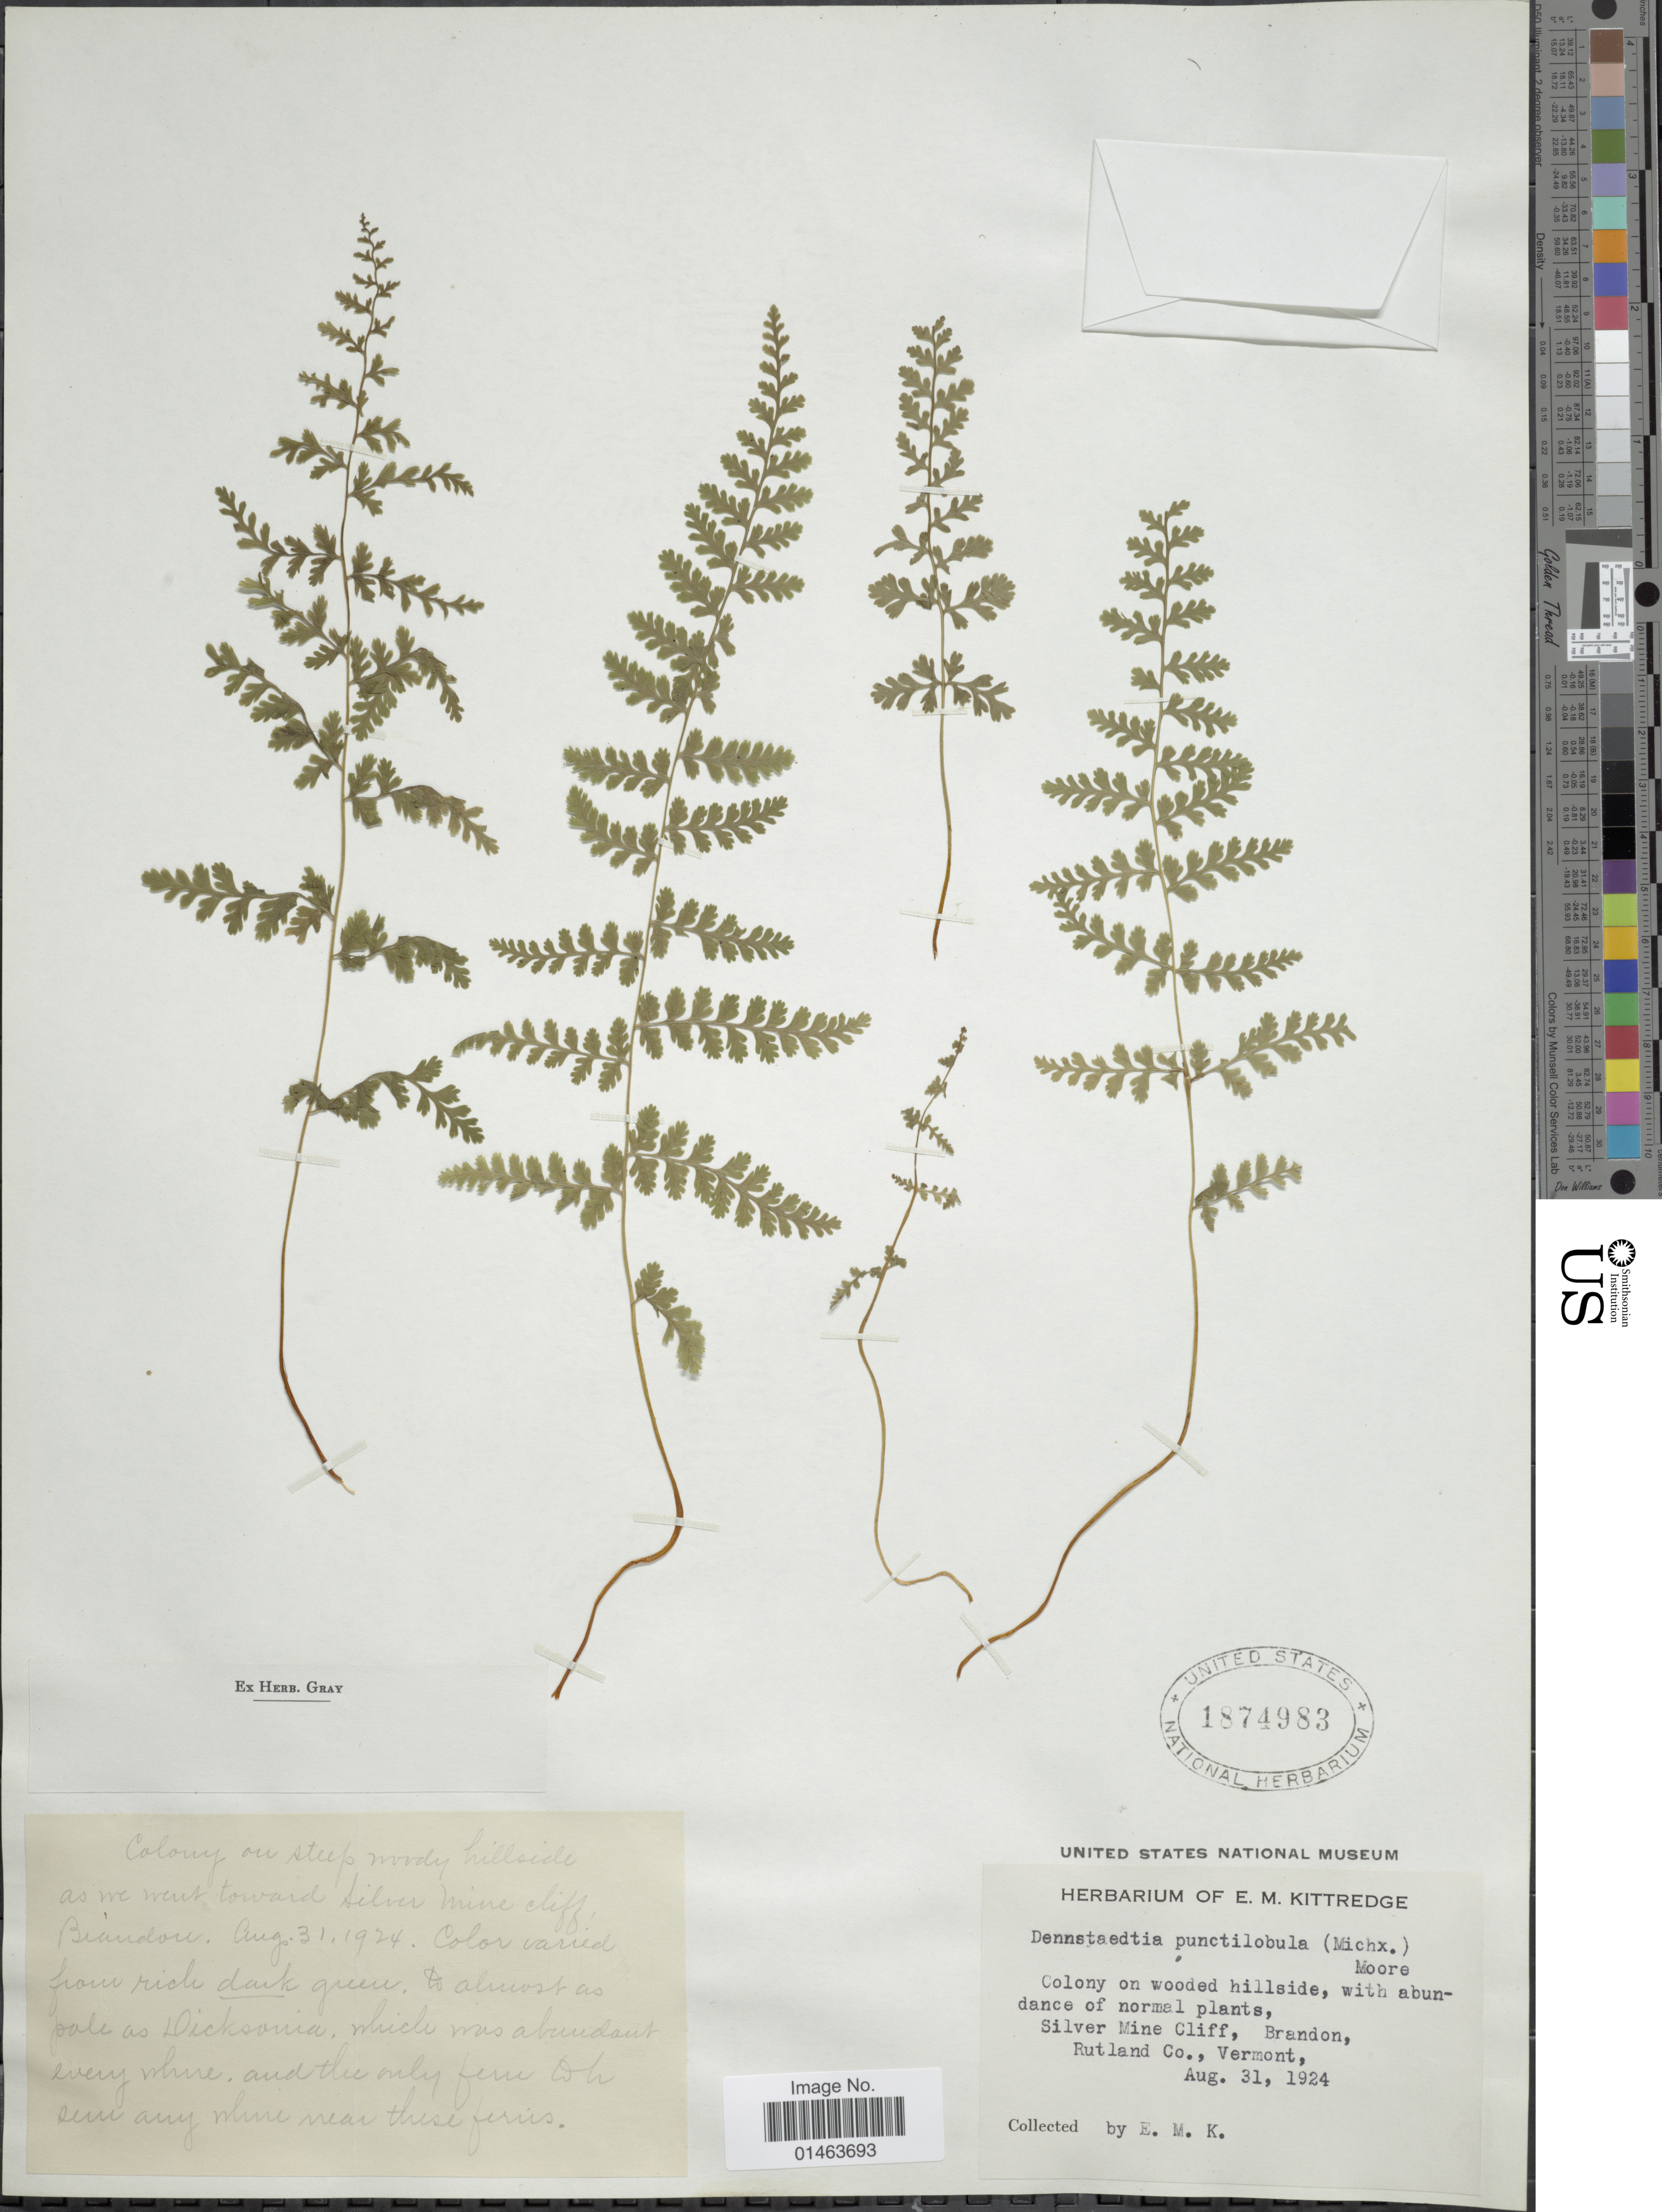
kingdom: Plantae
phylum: Tracheophyta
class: Polypodiopsida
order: Polypodiales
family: Dennstaedtiaceae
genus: Dennstaedtia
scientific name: Dennstaedtia punctilobula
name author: (Michx.) T. Moore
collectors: E. Kittridge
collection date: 1924-08-31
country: United States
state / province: Vermont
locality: Colony on wooded hillside, Silver Mine Cliff, Brandon, Rutland Co.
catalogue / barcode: US 1874983